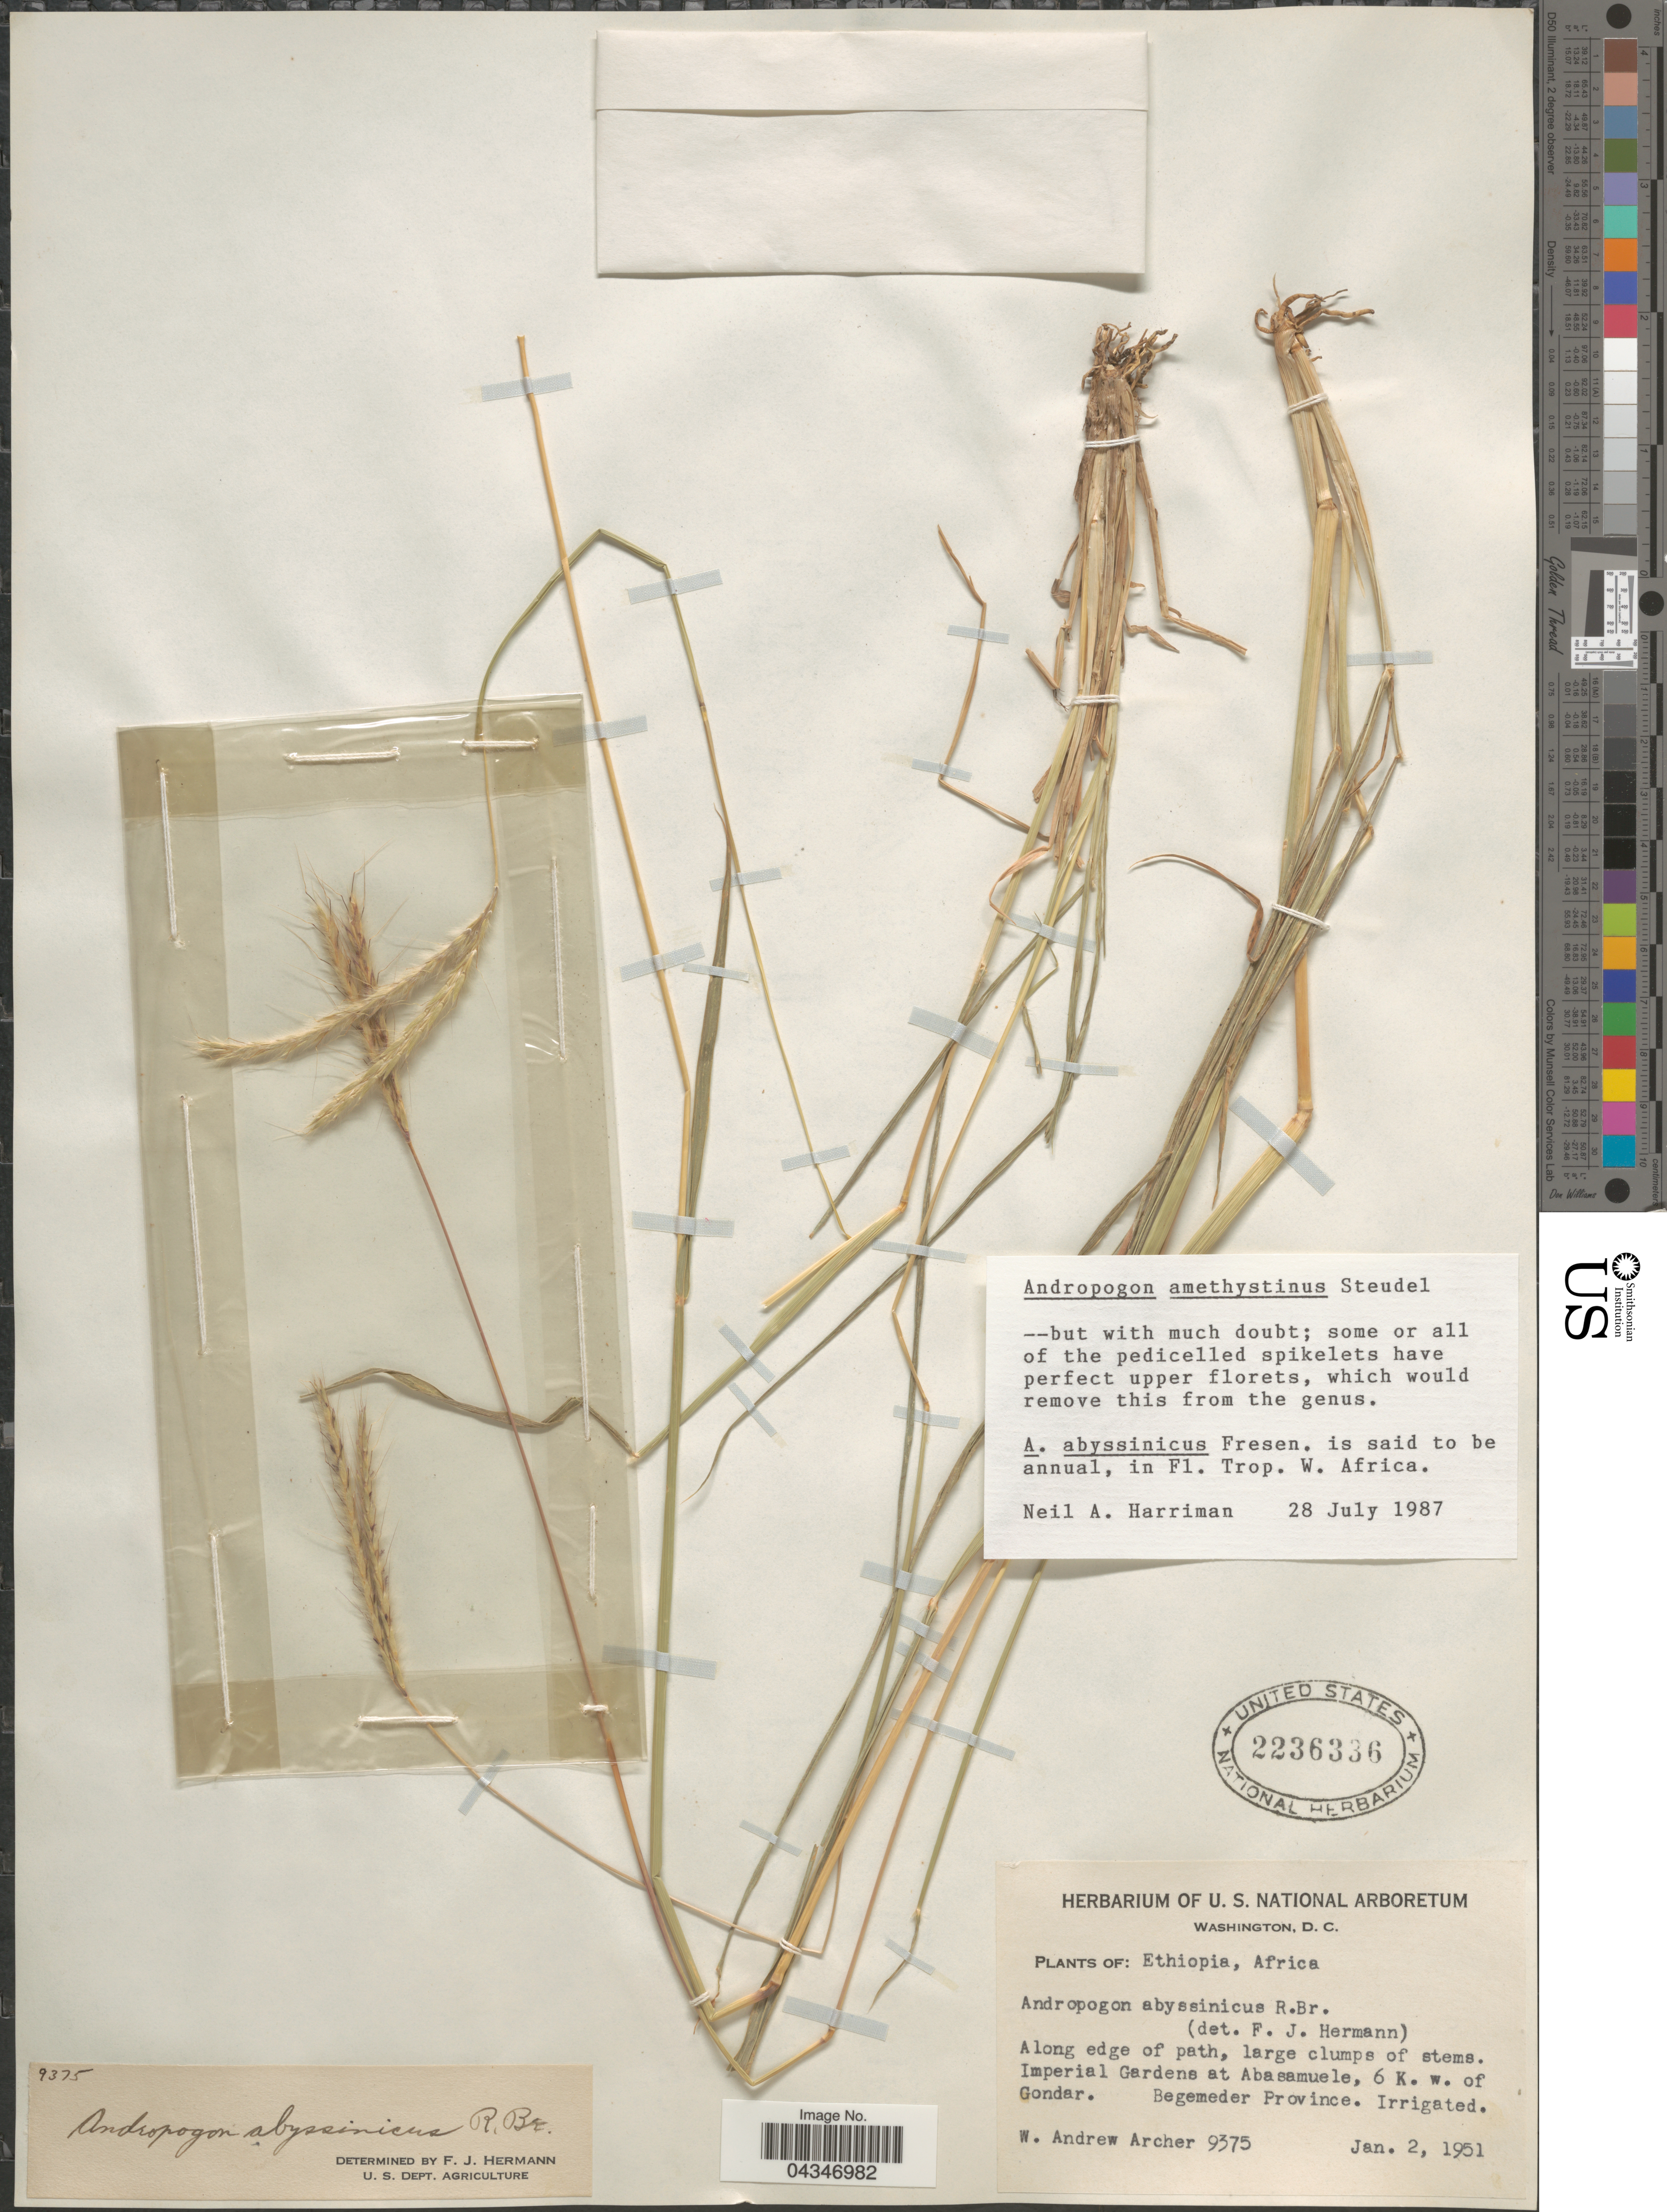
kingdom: Plantae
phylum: Tracheophyta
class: Liliopsida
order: Poales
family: Poaceae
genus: Andropogon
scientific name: Andropogon amethystinus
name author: Steud.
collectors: W. A. Archer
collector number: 9375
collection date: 1951-01-02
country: Ethiopia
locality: Along edge of path, Imperial Gardens at Abasamuele, 6 K. w. of Gondar. Begemeder Province.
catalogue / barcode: US 2236336